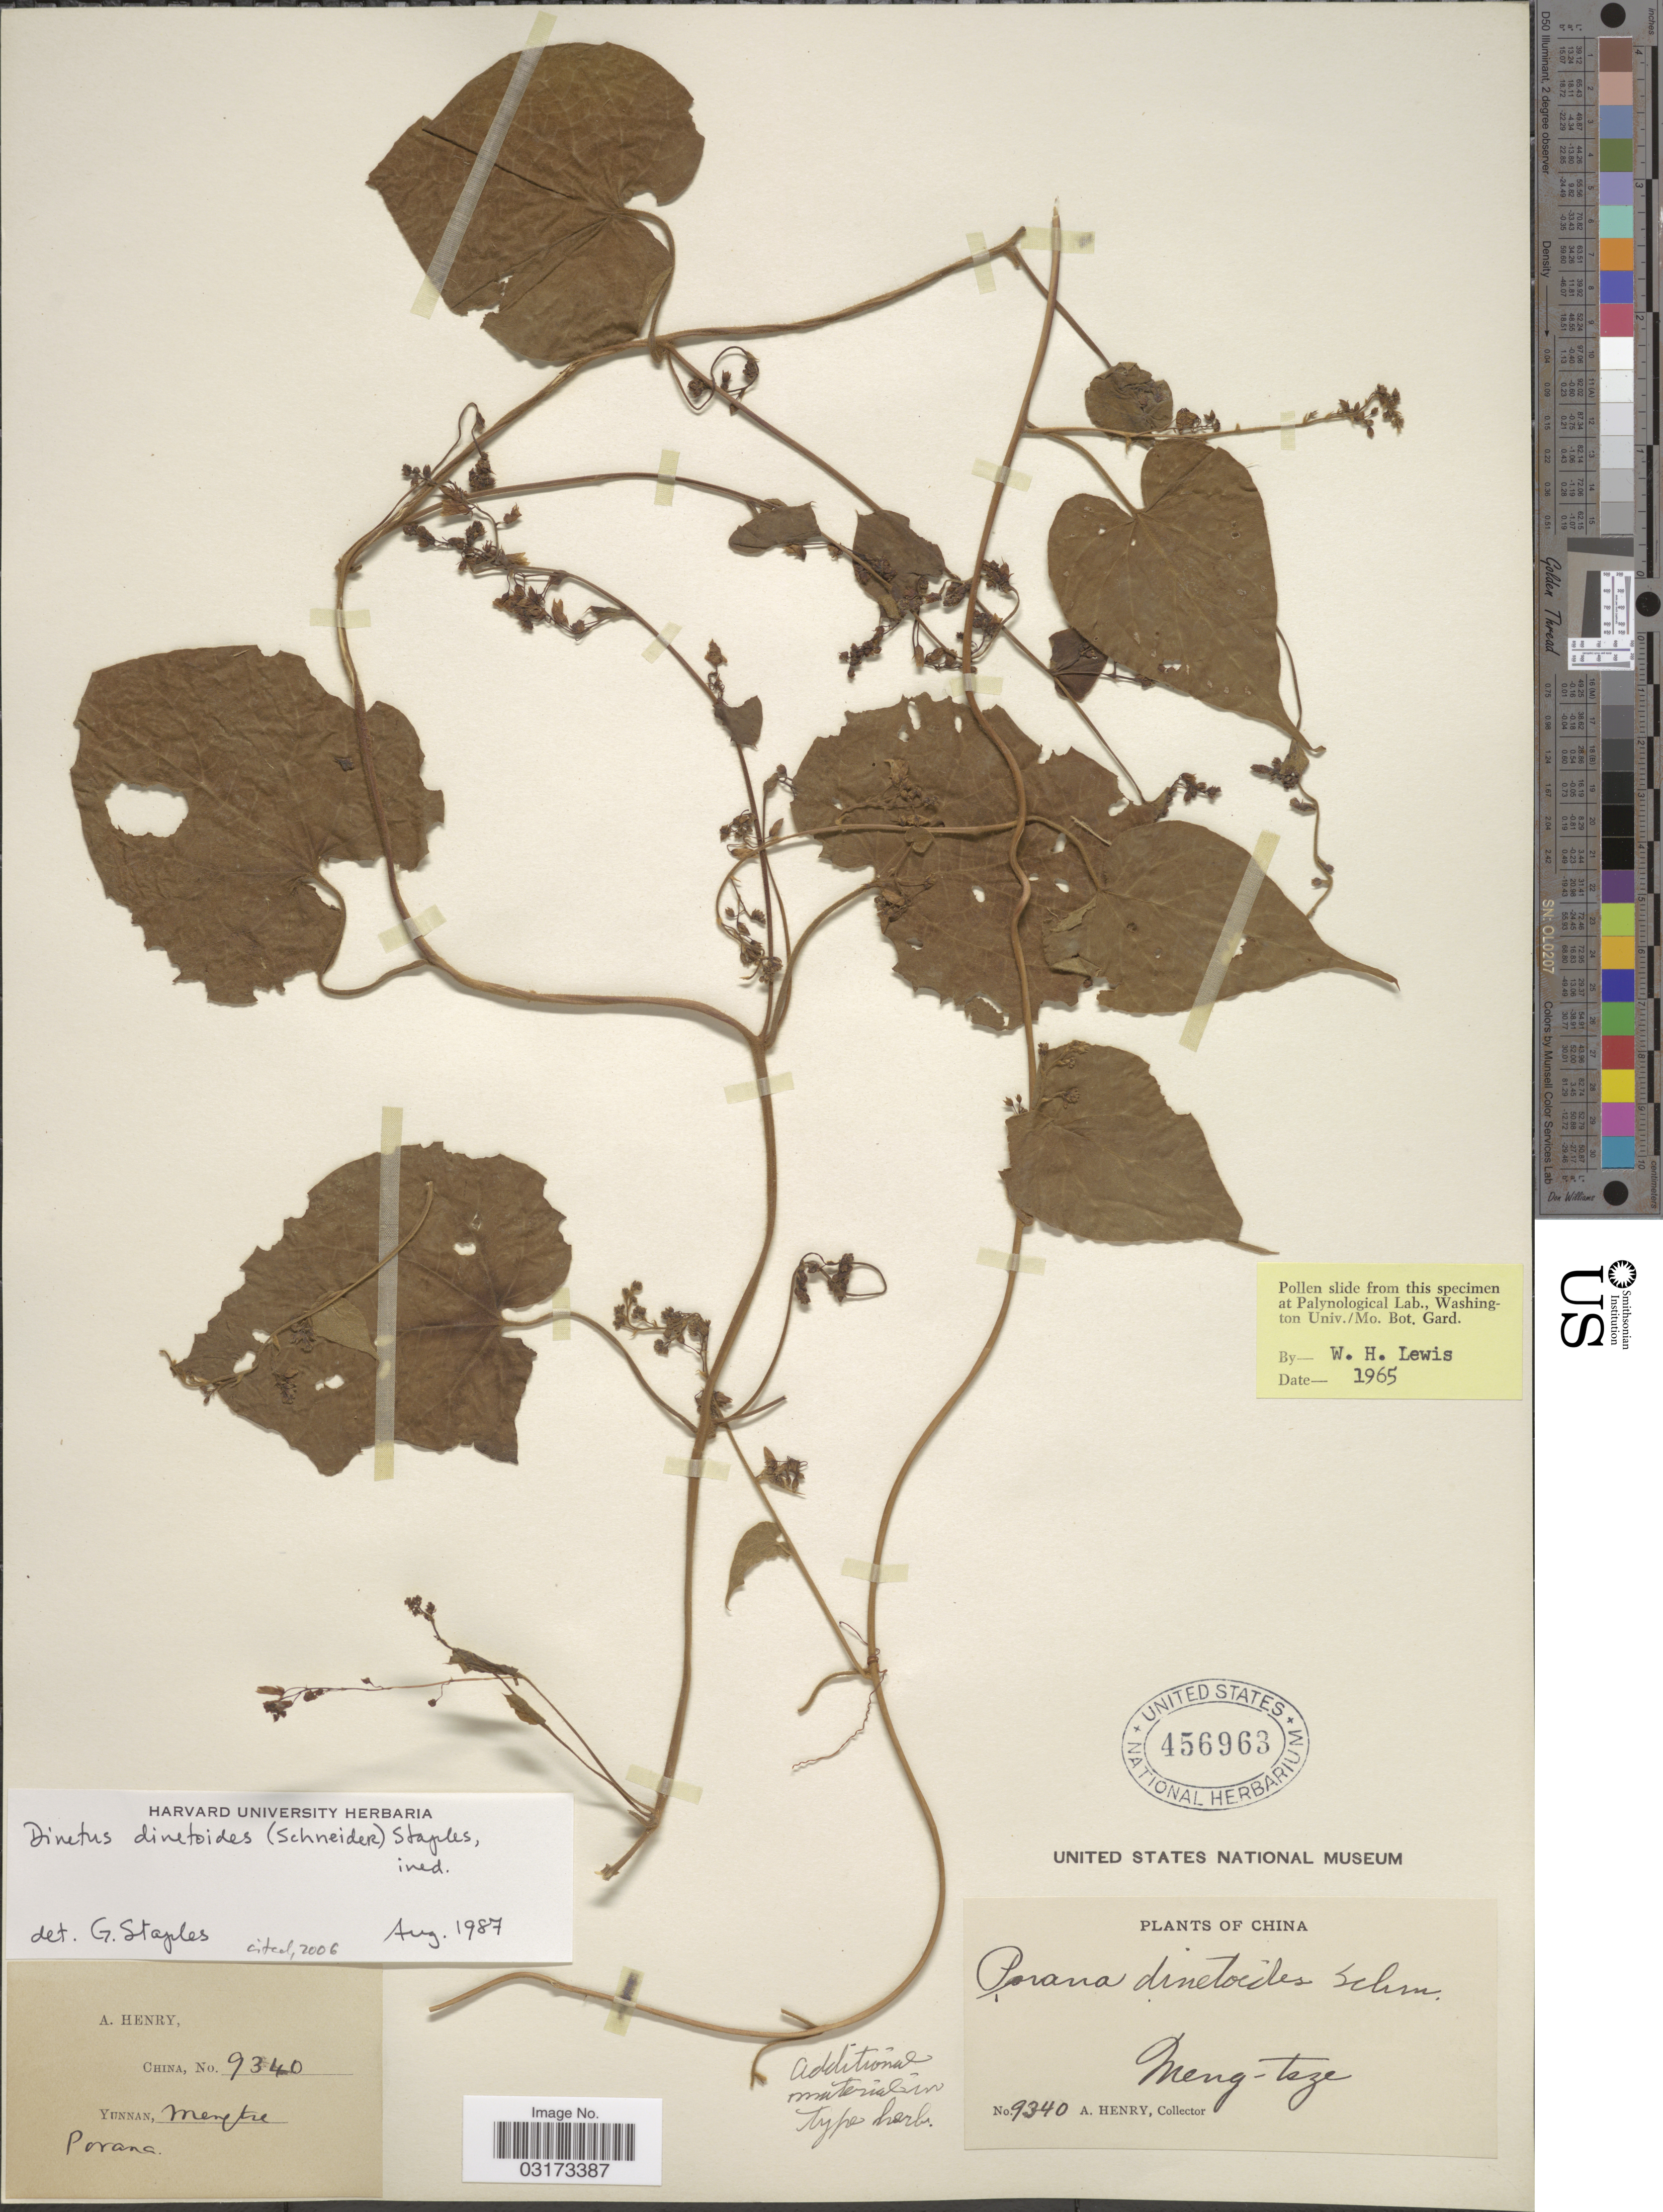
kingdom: Plantae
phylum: Tracheophyta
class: Magnoliopsida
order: Solanales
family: Convolvulaceae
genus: Dinetus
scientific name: Dinetus dinetoides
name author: (C.K. Schneid.) Staples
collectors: A. Henry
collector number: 9340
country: China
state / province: Yunnan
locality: Meng-tsze.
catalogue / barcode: US 456963